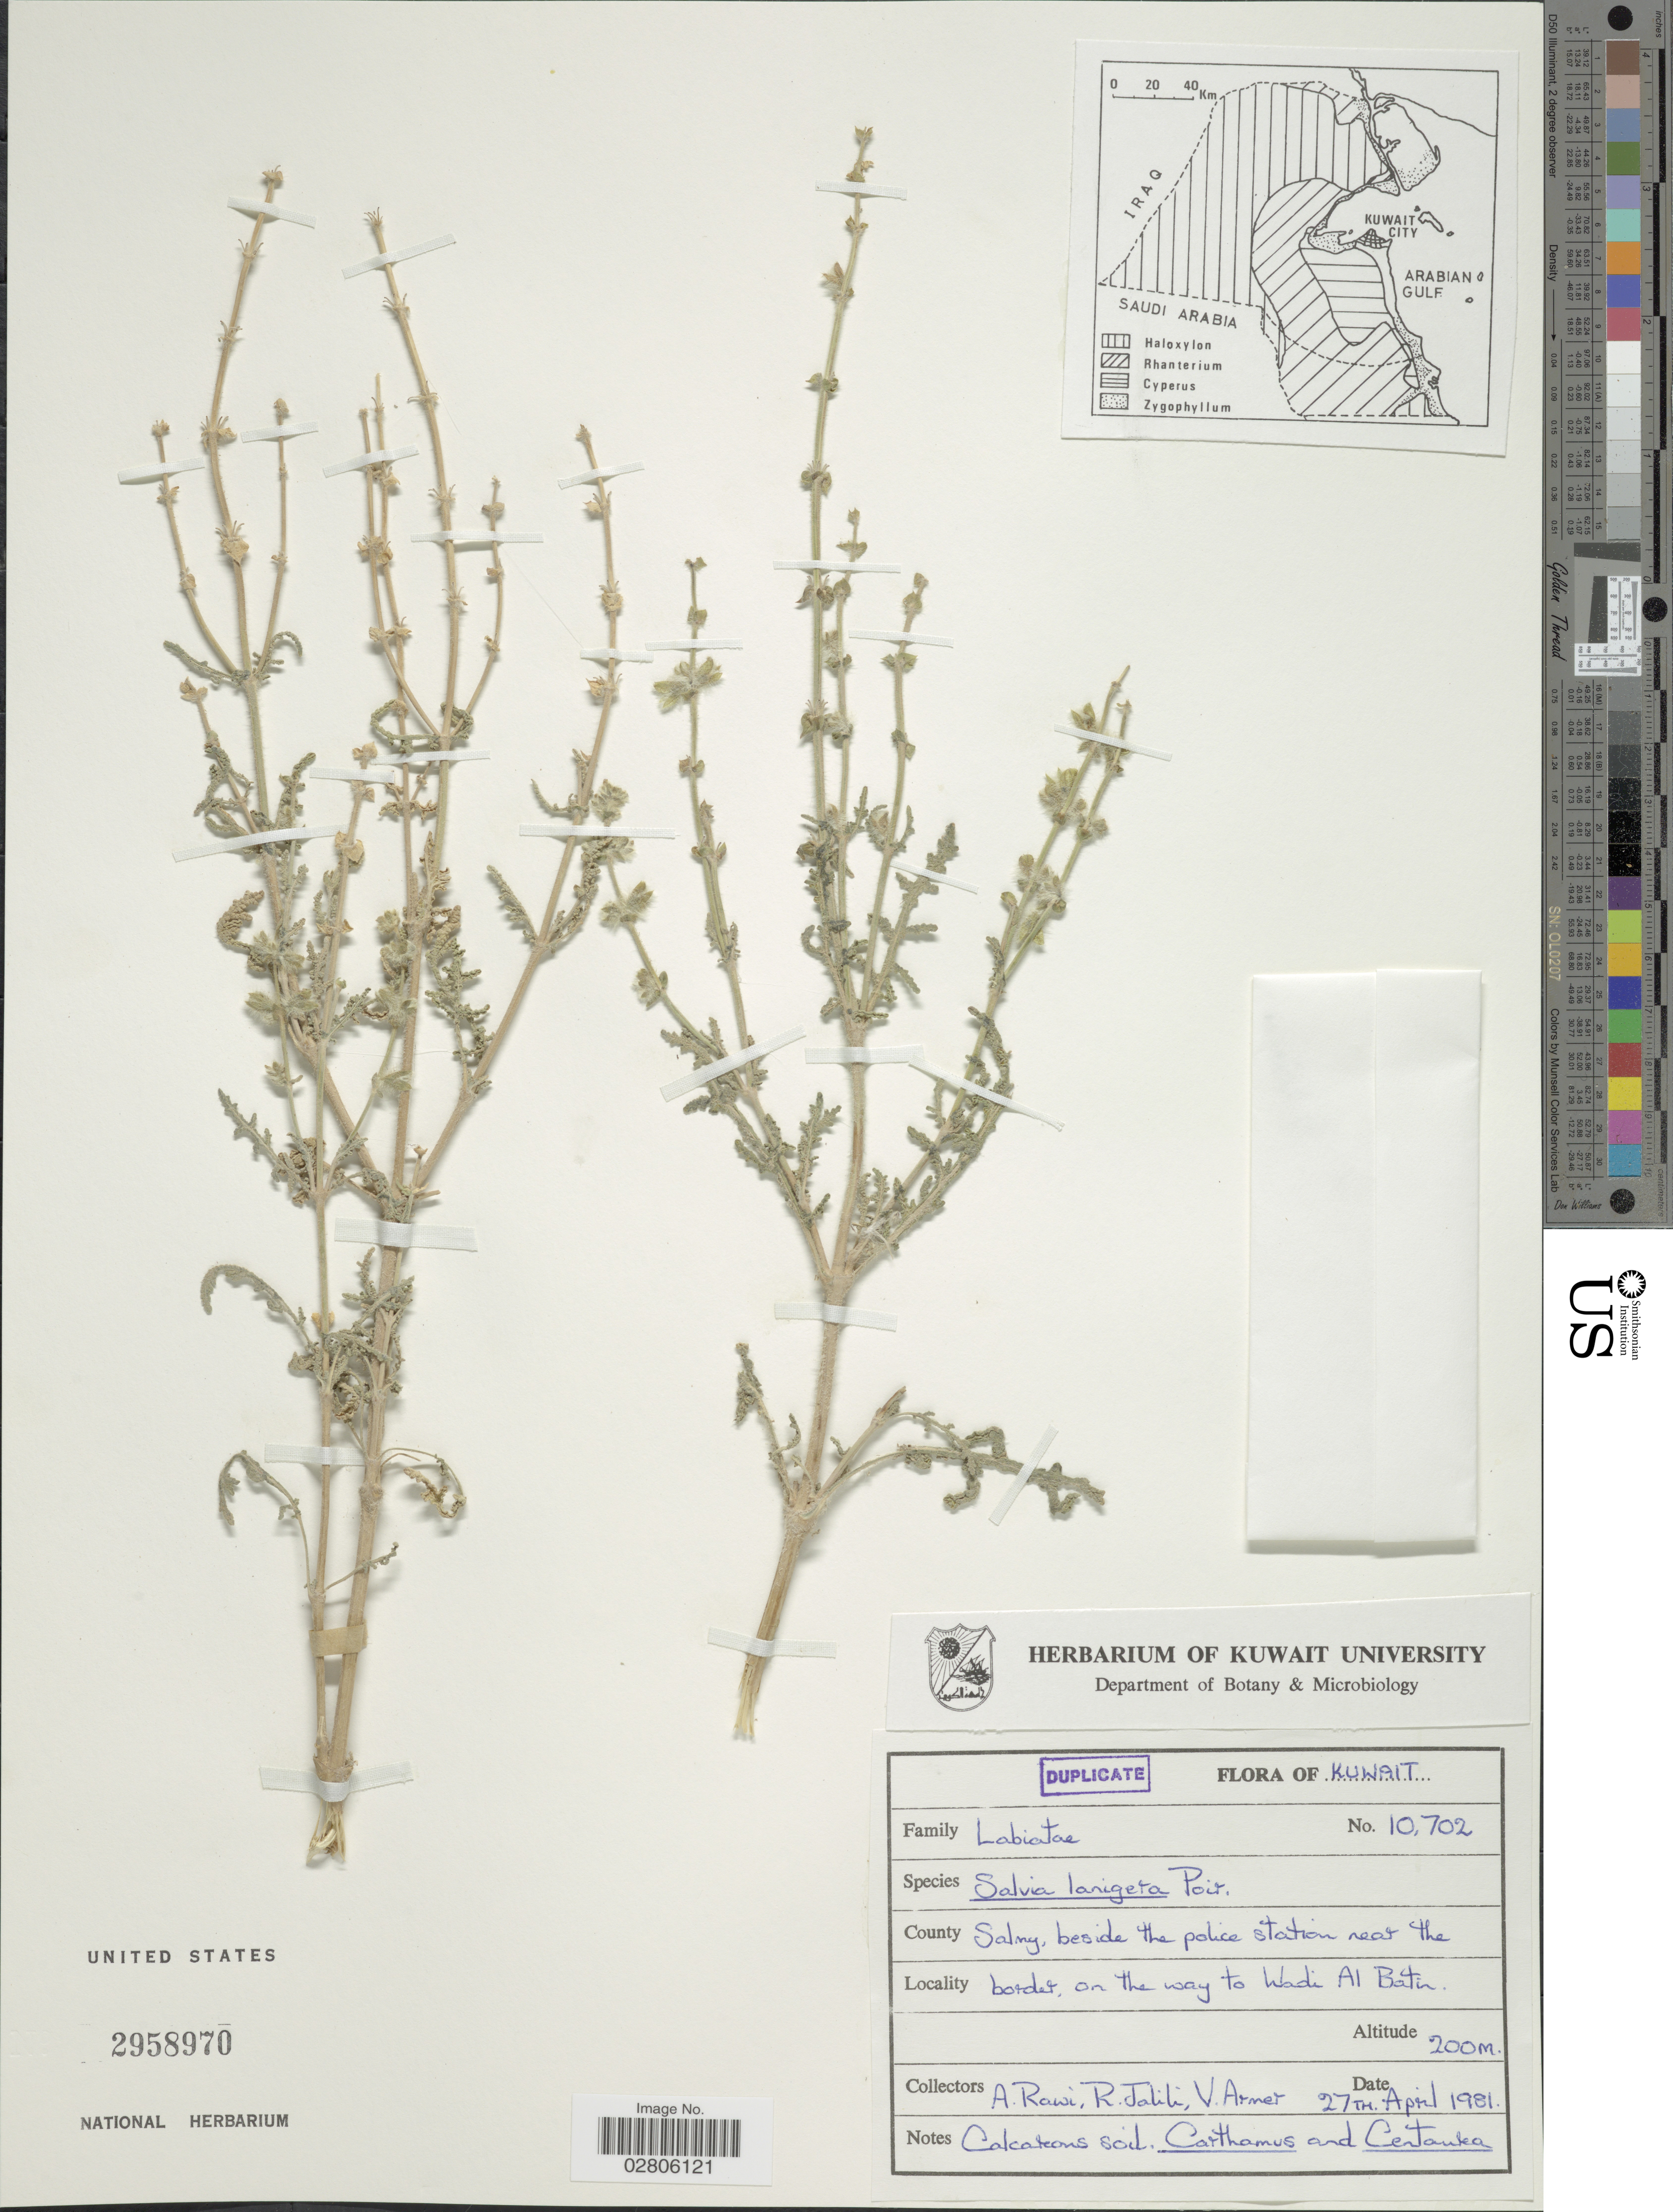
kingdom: Plantae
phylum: Tracheophyta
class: Magnoliopsida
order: Lamiales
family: Lamiaceae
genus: Salvia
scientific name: Salvia lanigera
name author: Poir.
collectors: A. Rawi, R. Jalili & V. Armet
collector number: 10702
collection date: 1981-04-27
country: Kuwait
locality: County Salny, beside the police station near the border, on the way to Wadi Al Batin.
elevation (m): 200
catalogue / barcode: US 2958970